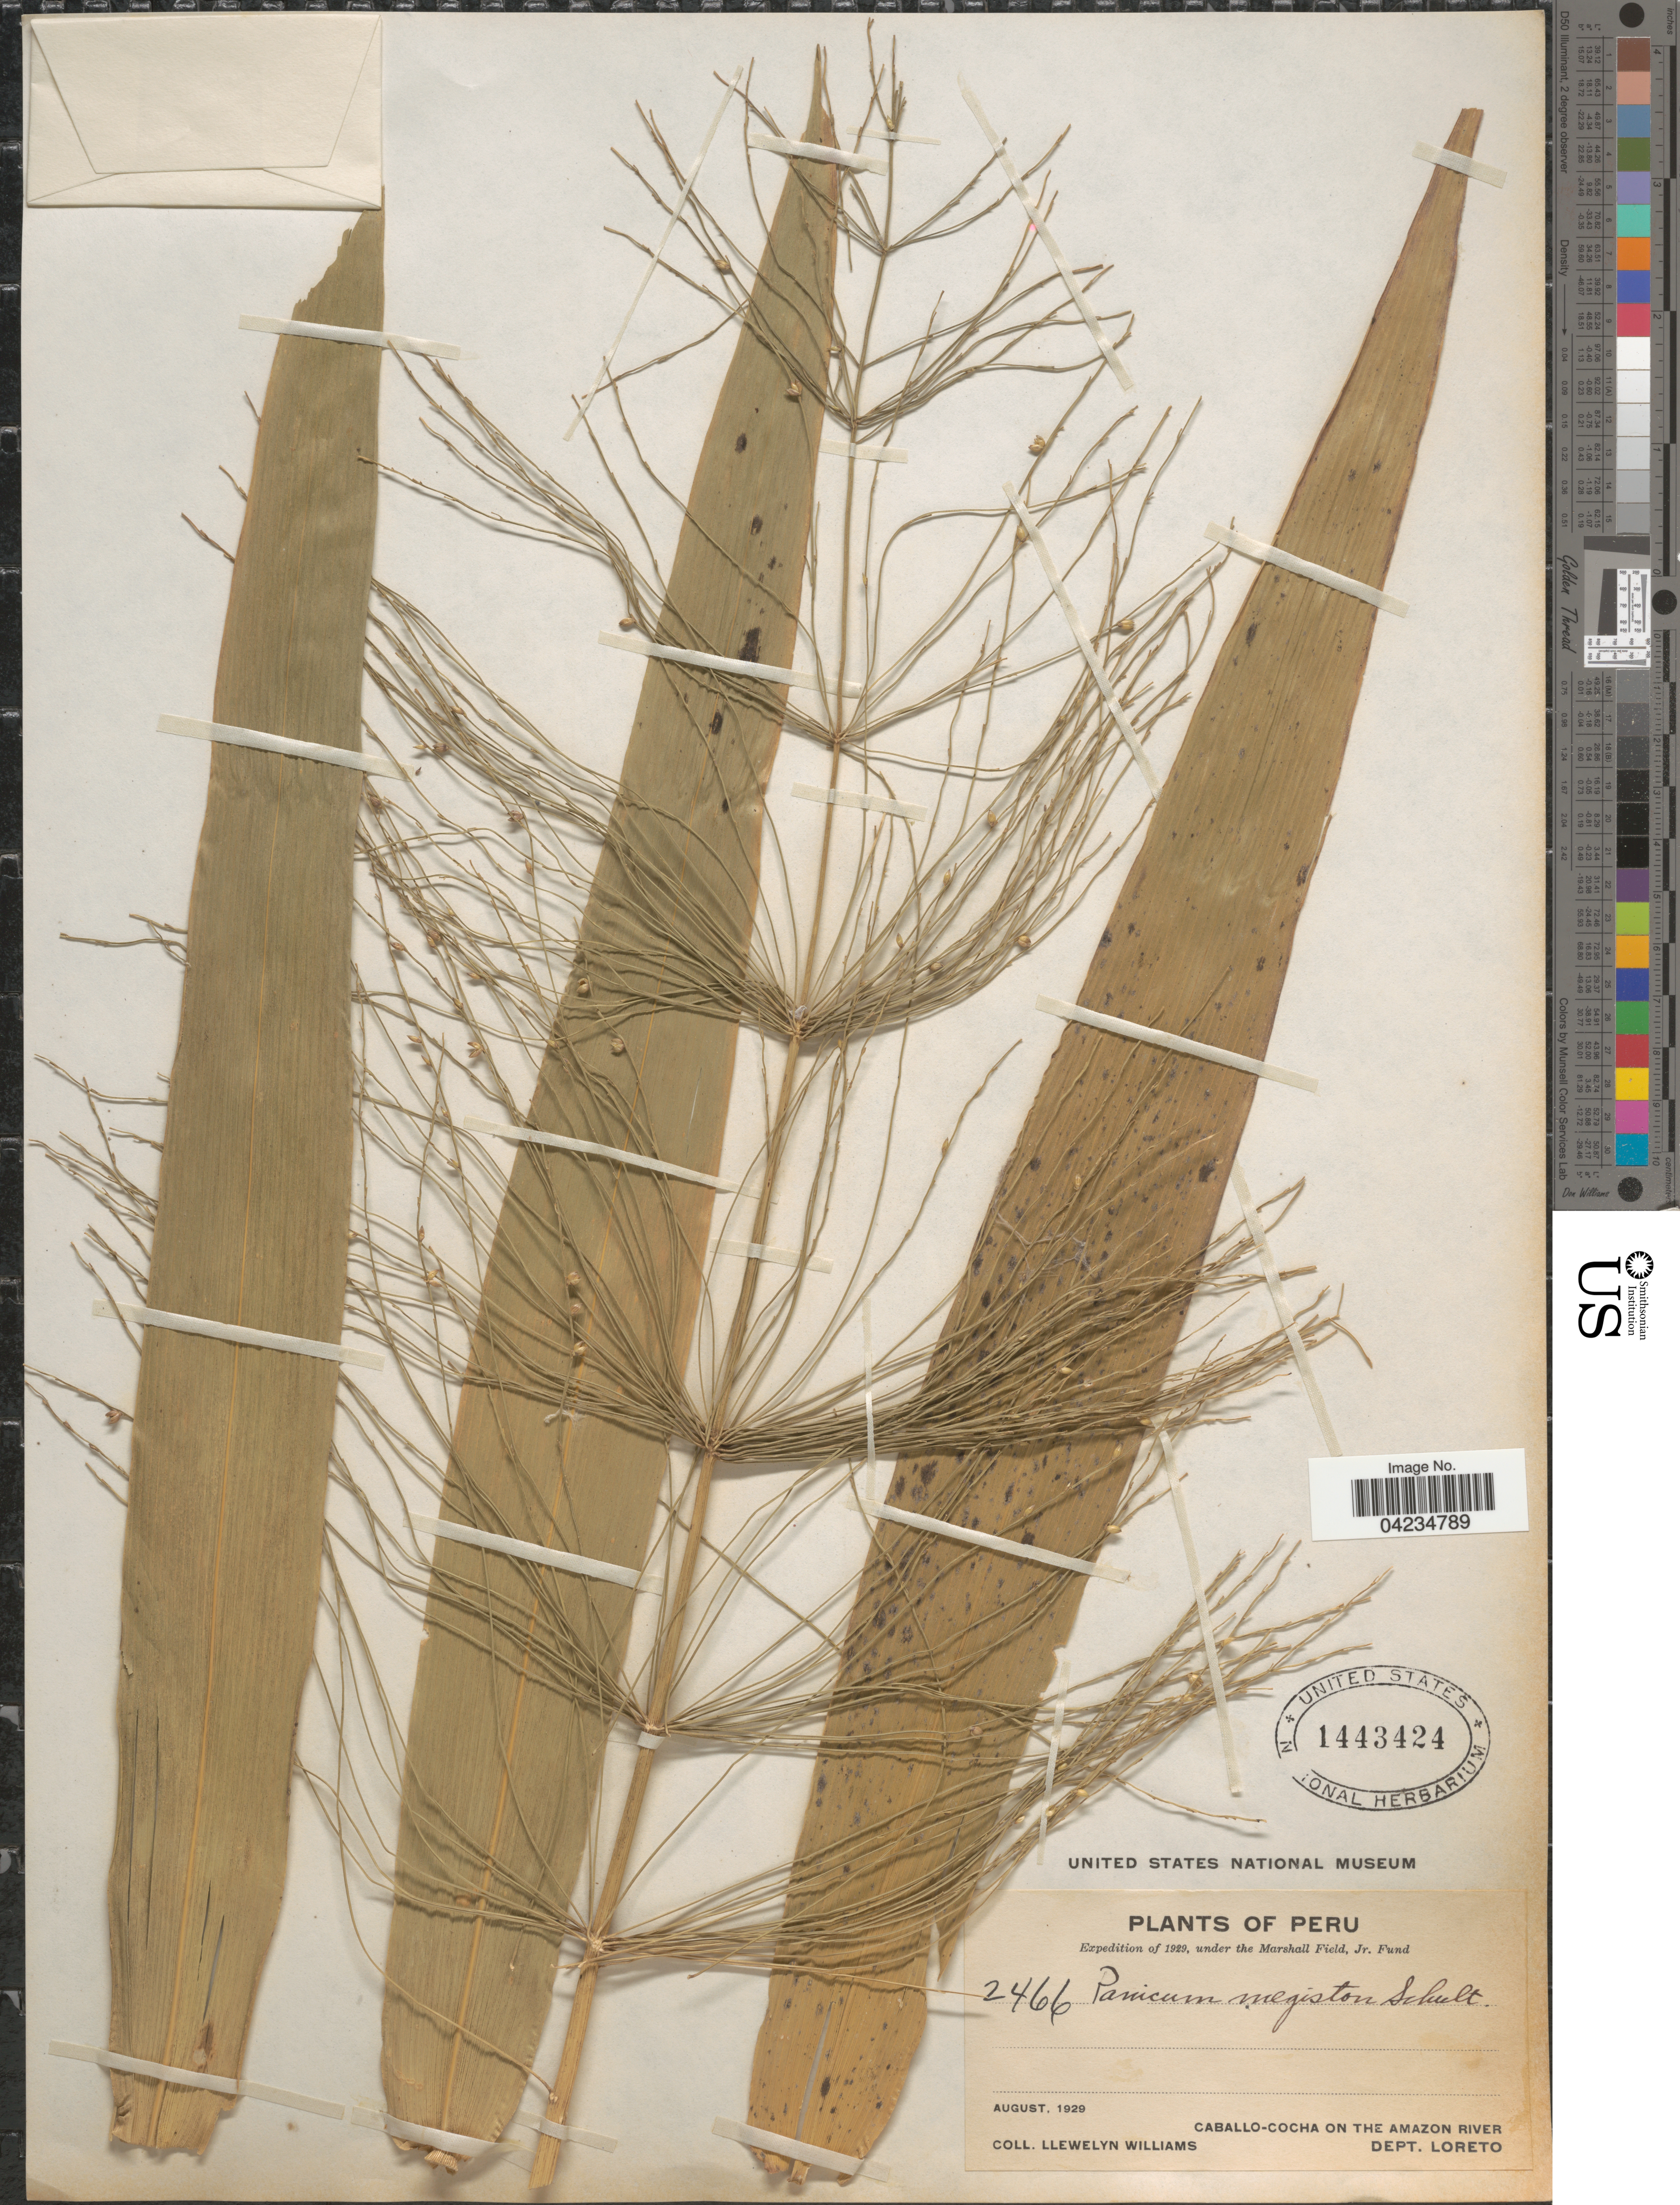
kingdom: Plantae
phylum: Tracheophyta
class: Liliopsida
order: Poales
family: Poaceae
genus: Stephostachys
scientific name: Stephostachys mertensii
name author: (Roth) Zuloaga & Marrone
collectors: Ll. Williams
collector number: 2466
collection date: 1929-08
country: Peru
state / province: Loreto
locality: Expedition of 1929. Caballo- Cocha on the Amazon River. Dept. Loreto.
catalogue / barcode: US 1443424